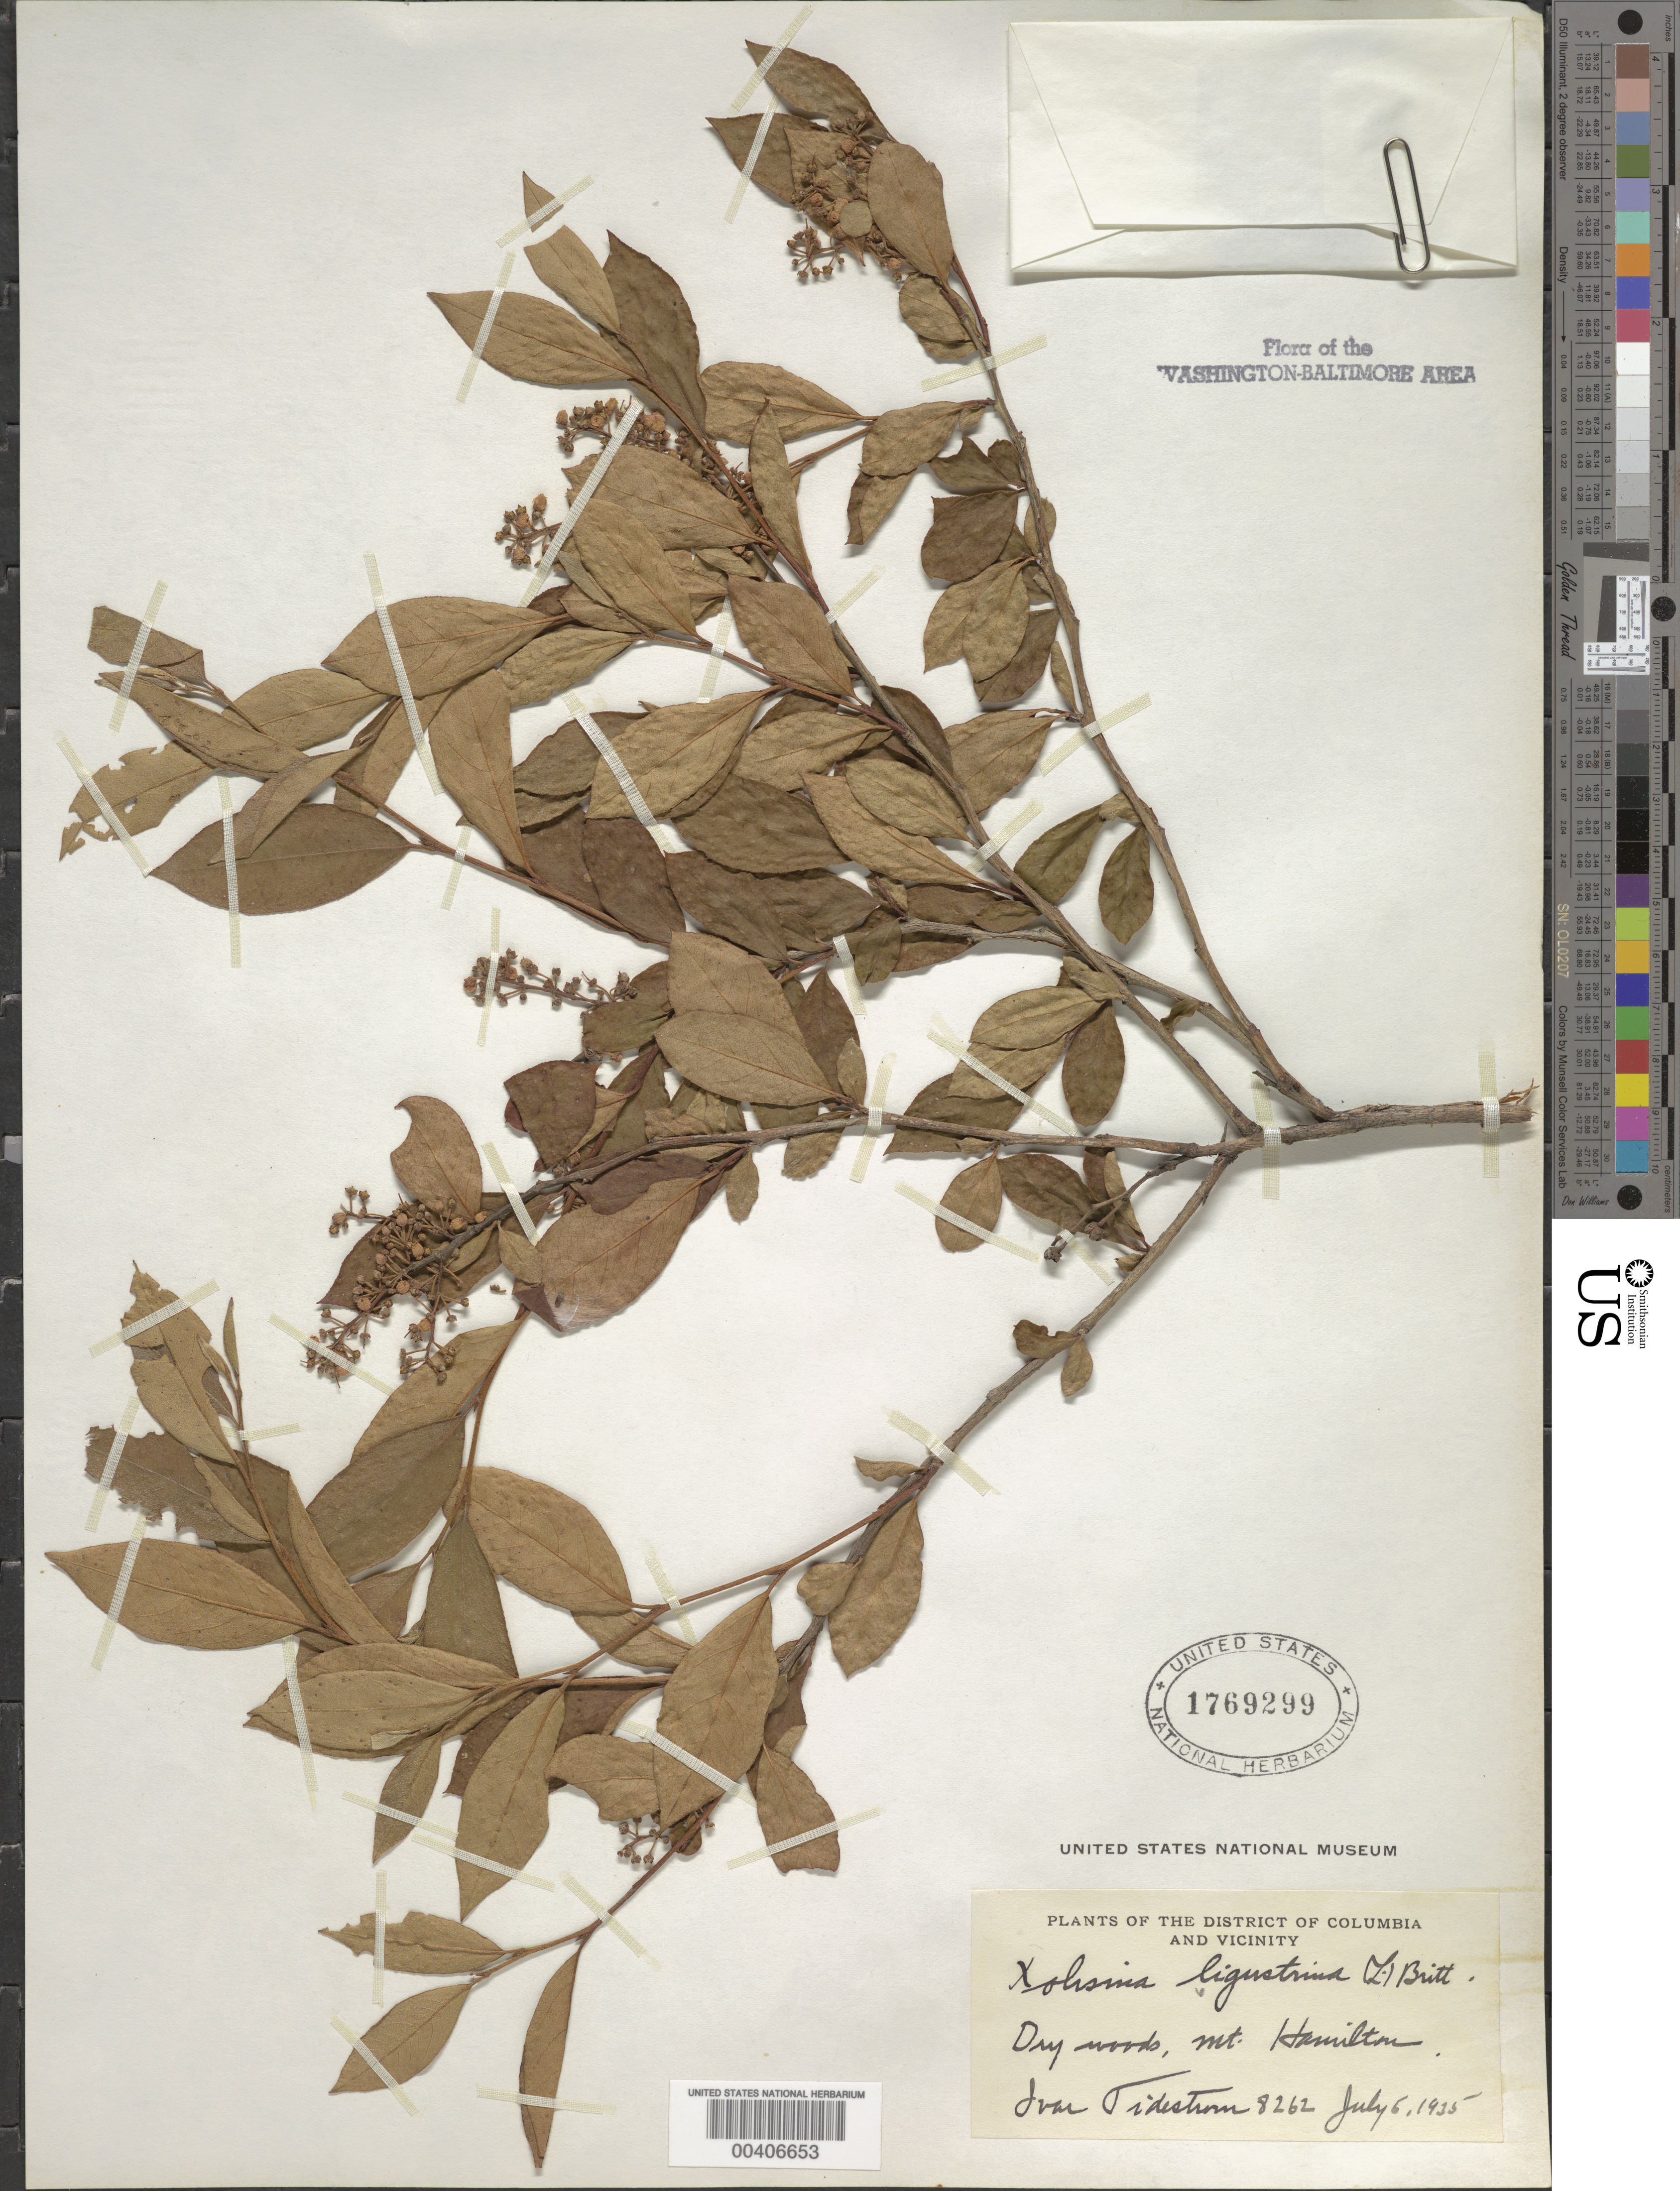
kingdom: Plantae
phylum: Tracheophyta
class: Magnoliopsida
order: Ericales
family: Ericaceae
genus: Lyonia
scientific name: Lyonia ligustrina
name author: (L.) DC.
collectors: I. F. Tidestrom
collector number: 8262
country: United States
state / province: District of Columbia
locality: Mount Hamilton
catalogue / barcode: US 1769299